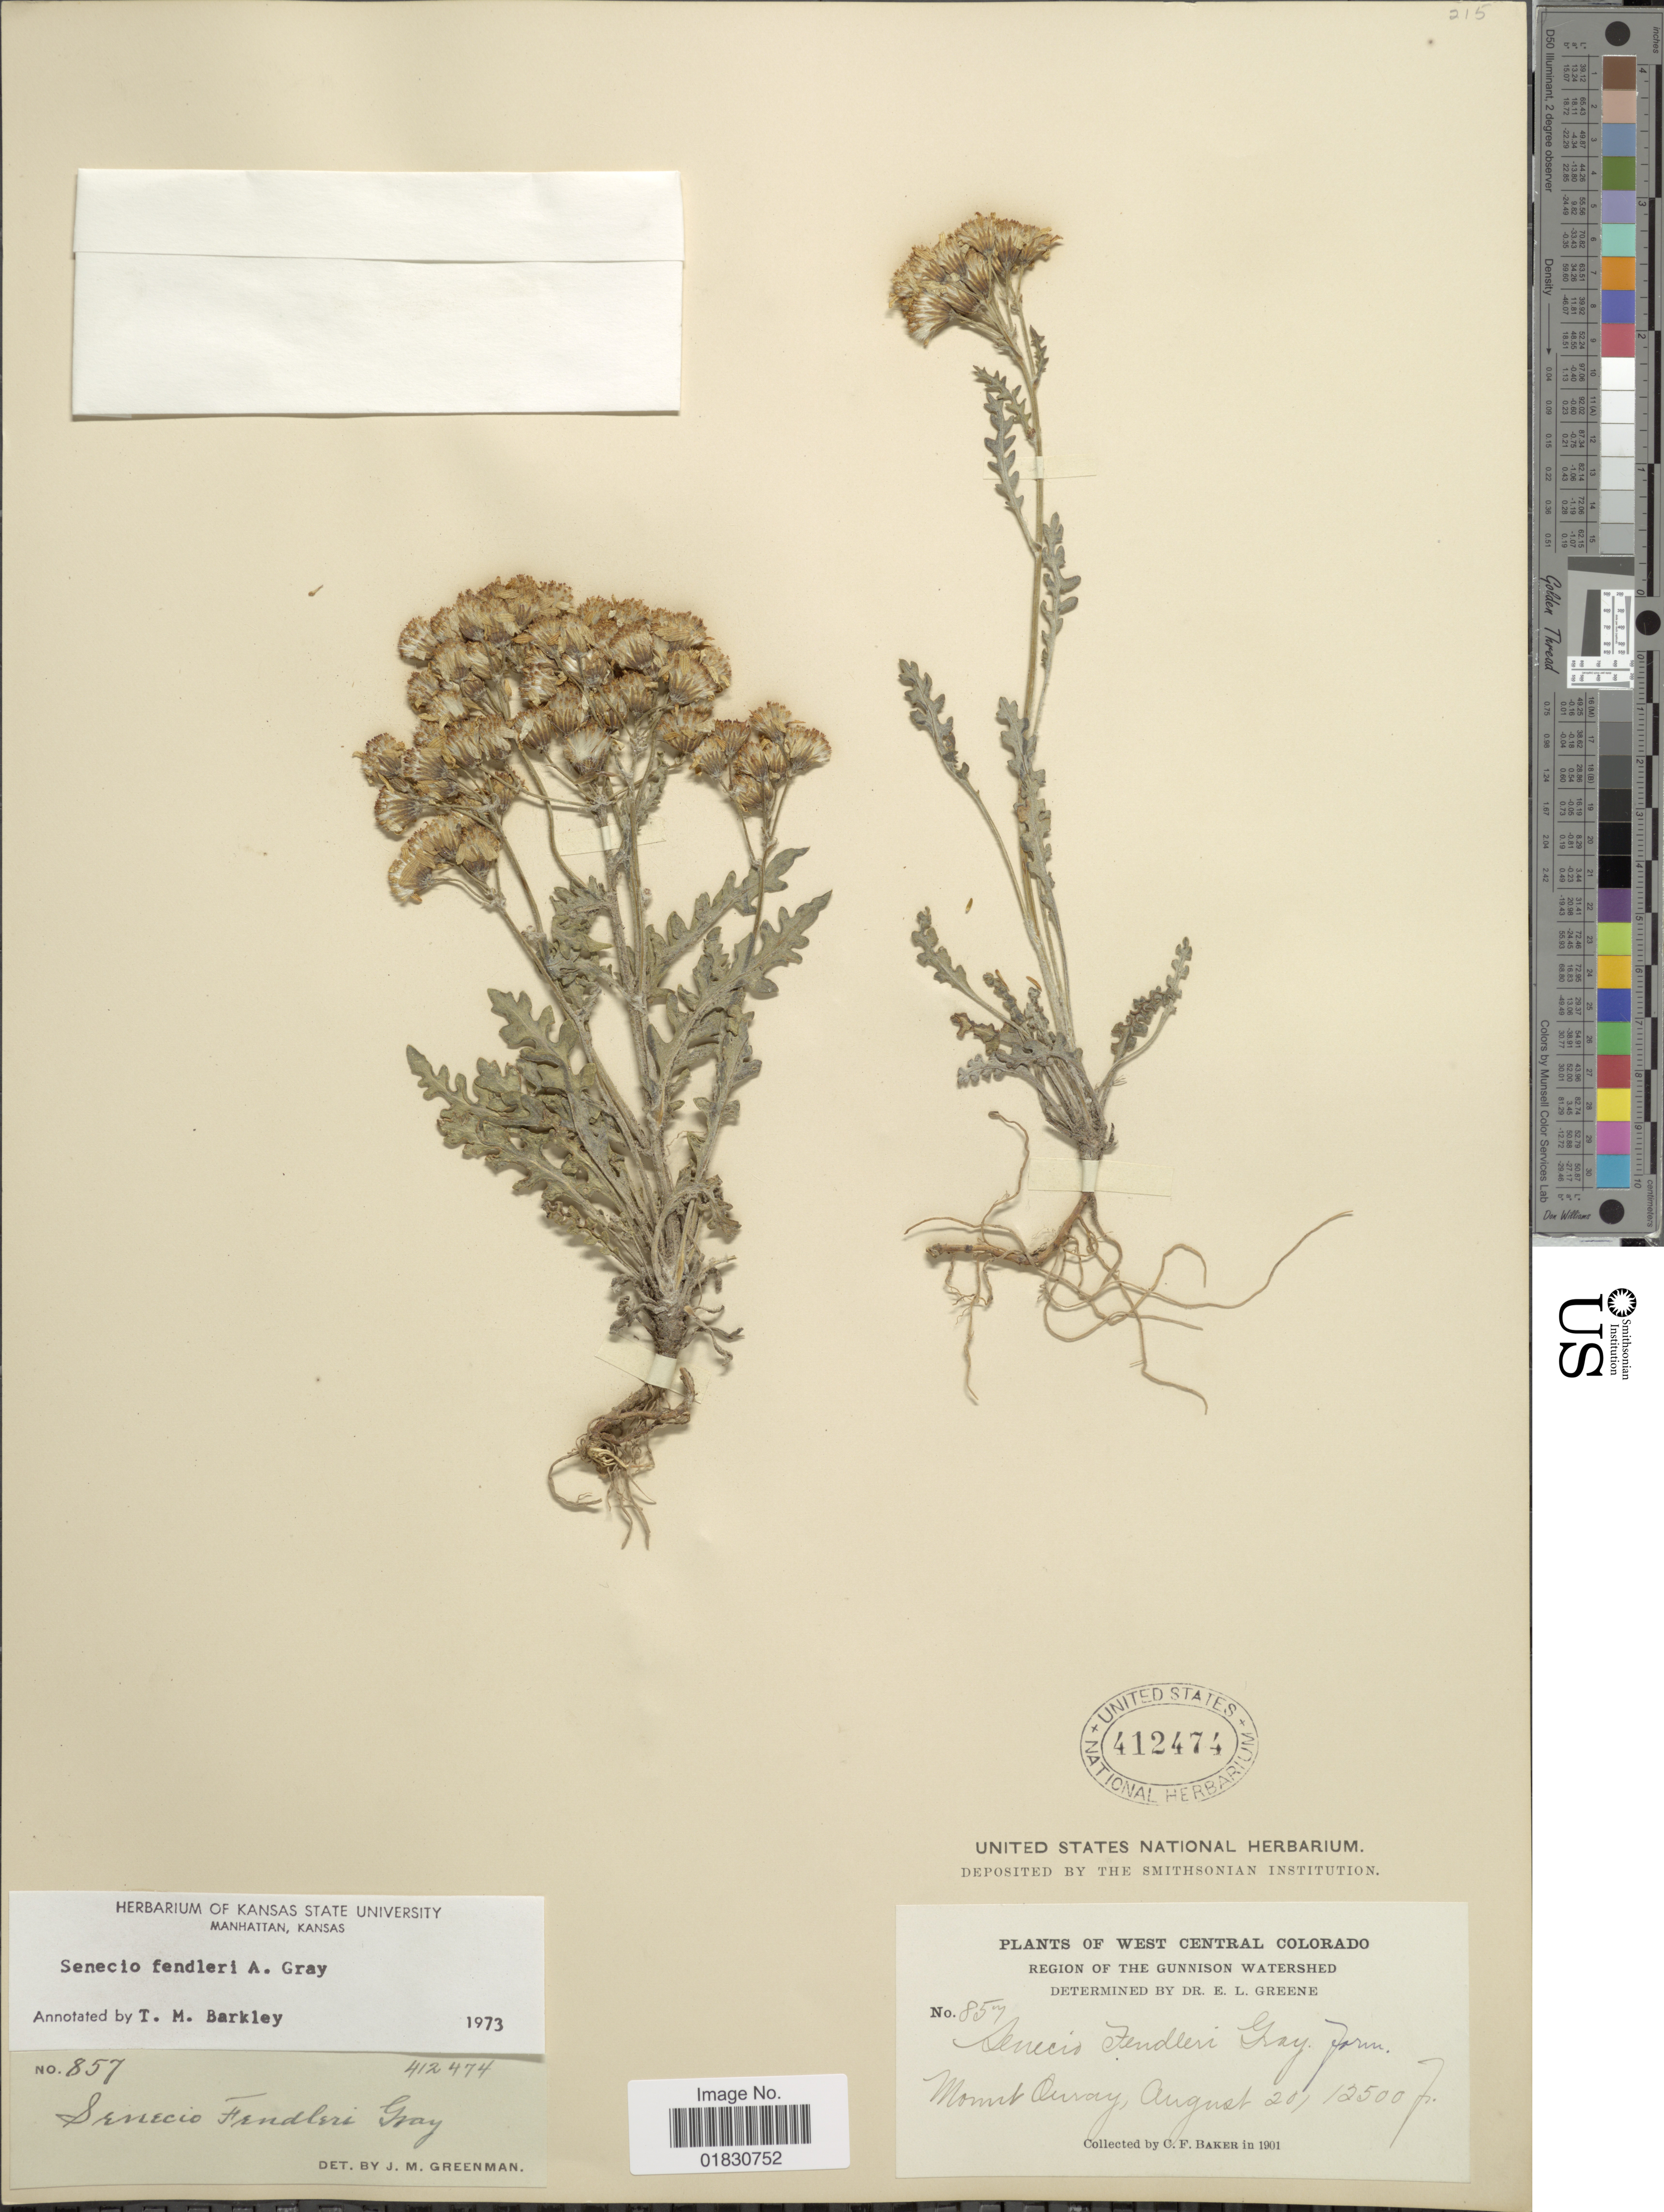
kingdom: Plantae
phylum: Tracheophyta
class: Magnoliopsida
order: Asterales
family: Asteraceae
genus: Packera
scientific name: Packera fendleri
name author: (A. Gray) W.A. Weber & Á. Löve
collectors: C. F. Baker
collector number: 857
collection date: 1901-08-20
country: United States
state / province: Colorado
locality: West Central Colorado, Region of The Gunnison Watershed, Mount Ouray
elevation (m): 3810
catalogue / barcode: US 412474